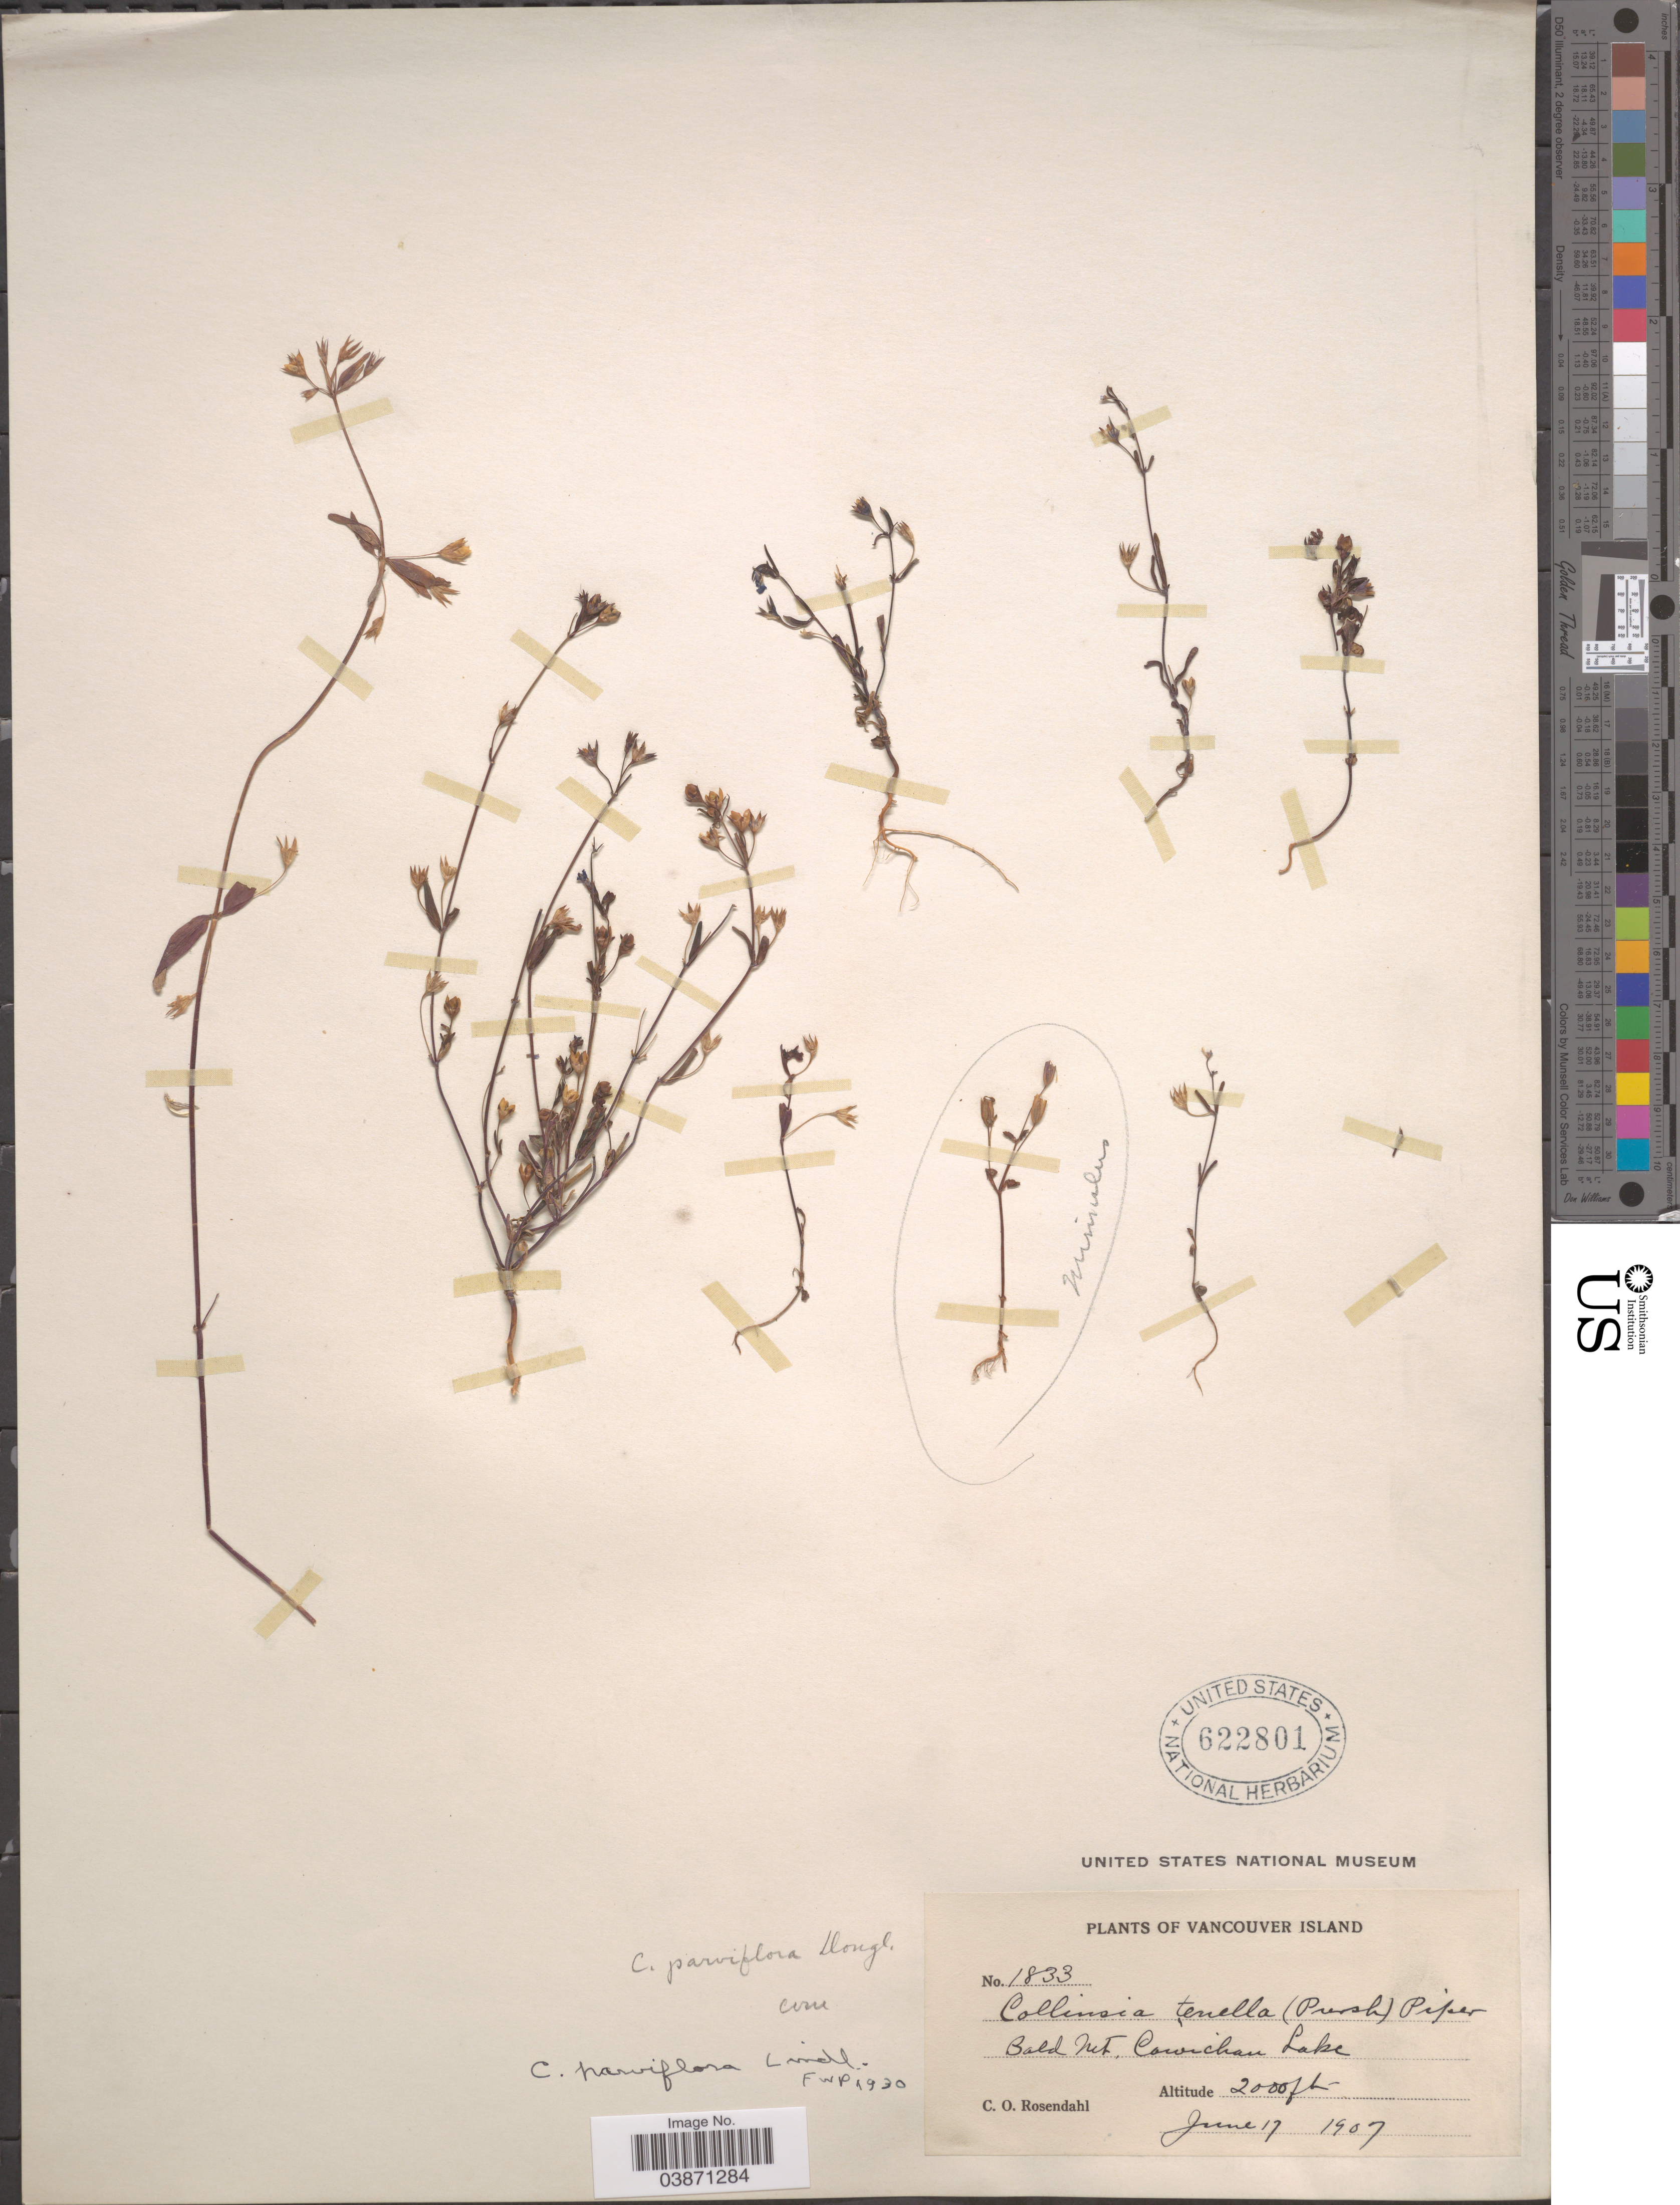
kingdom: Plantae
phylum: Tracheophyta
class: Magnoliopsida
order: Lamiales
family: Plantaginaceae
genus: Collinsia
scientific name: Collinsia parviflora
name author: Douglas ex Lindl.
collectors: C. O. Rosendahl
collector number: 1833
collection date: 1907-06-17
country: Canada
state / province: British Columbia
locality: Vancouver Island. Bald Mt. Cowichan Lake.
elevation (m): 610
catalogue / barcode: US 622801